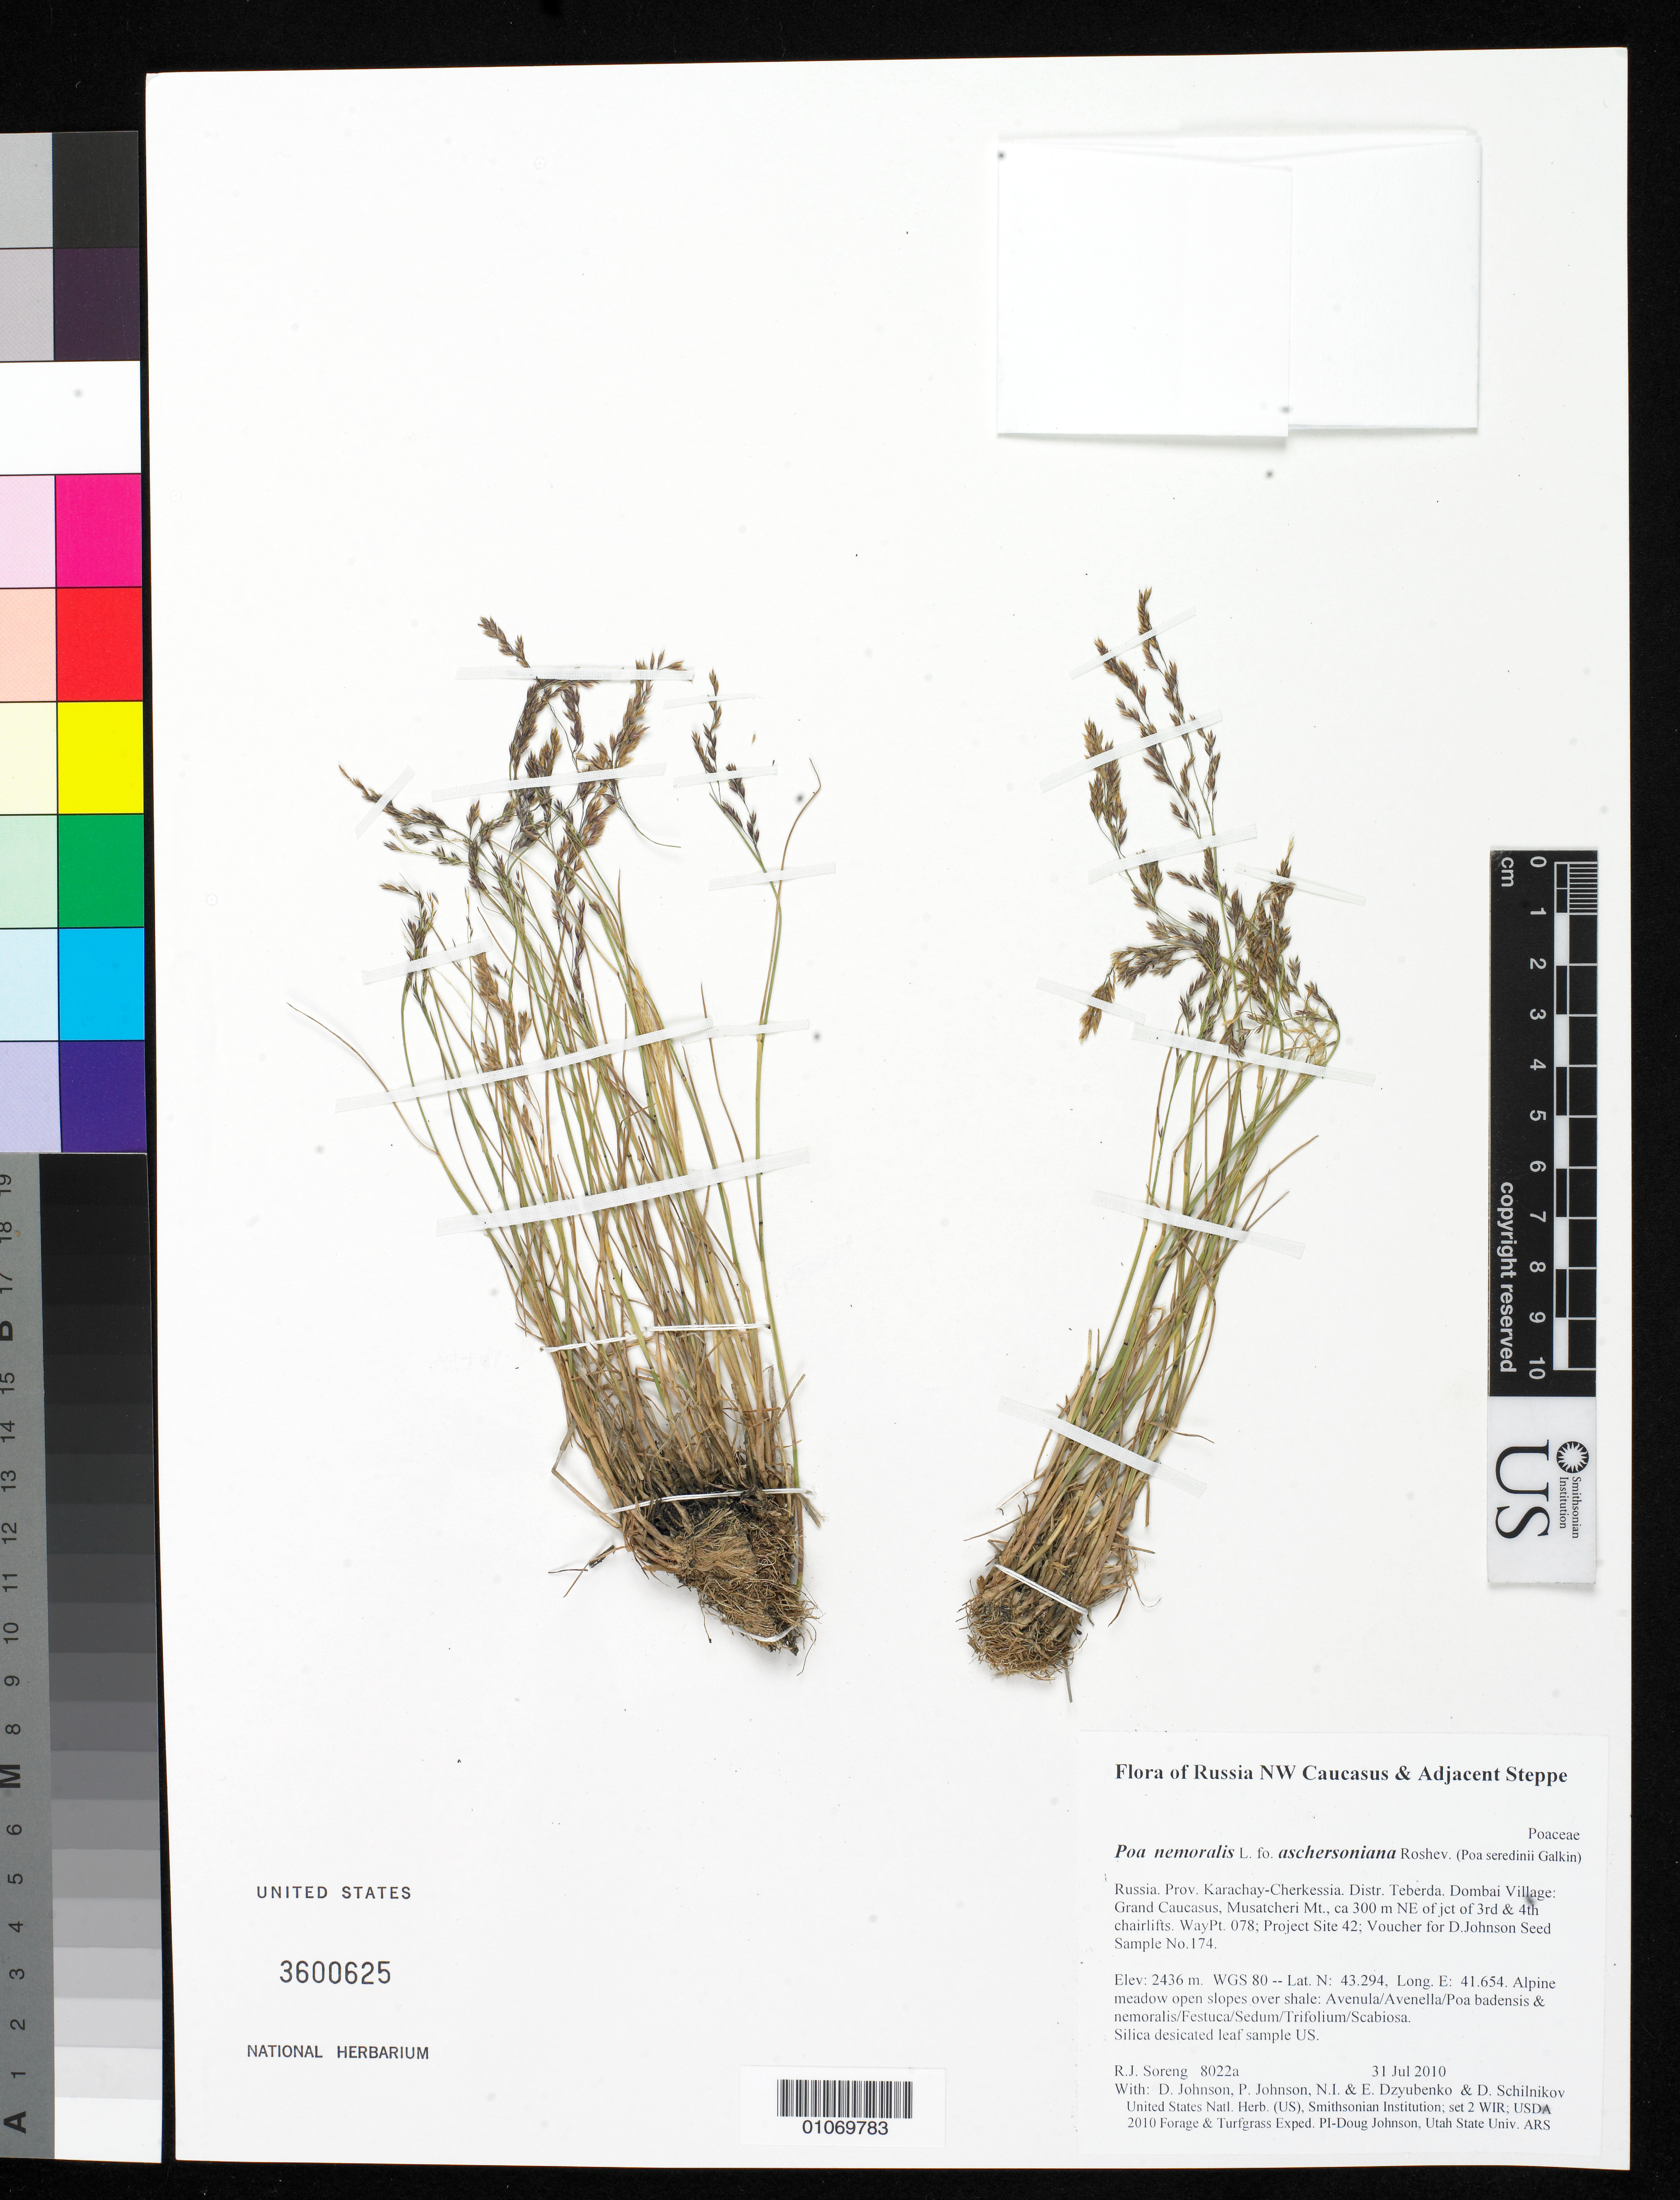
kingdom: Plantae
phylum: Tracheophyta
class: Liliopsida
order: Poales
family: Poaceae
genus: Poa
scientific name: Poa nemoralis f. aschersoniana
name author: Litv.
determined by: Soreng, Robert J., Research Associate (BOT), Smithsonian Institution - National Museum of Natural History (UNITED STATES)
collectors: R. J. Soreng, D. Johnson, P. Johnson, N. Dzyubenko, E. Dzyubenko & D. Schilnikov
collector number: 8022-a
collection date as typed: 31 Jul 2010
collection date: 2010-07-31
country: Russian Federation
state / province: Karachay-Cherkess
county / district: Teberda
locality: Dombai Village: Grand Caucasus, Musatcheri Mt., ca 300 m NE of jct of 3rd & 4th chairlifts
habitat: Alpine meadow open slopes over shale: Avenula/Avenella/Poa badensis & nemoralis/Festuca/Sedum/Trifolium/Scabiosa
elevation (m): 2436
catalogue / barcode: US 3600625